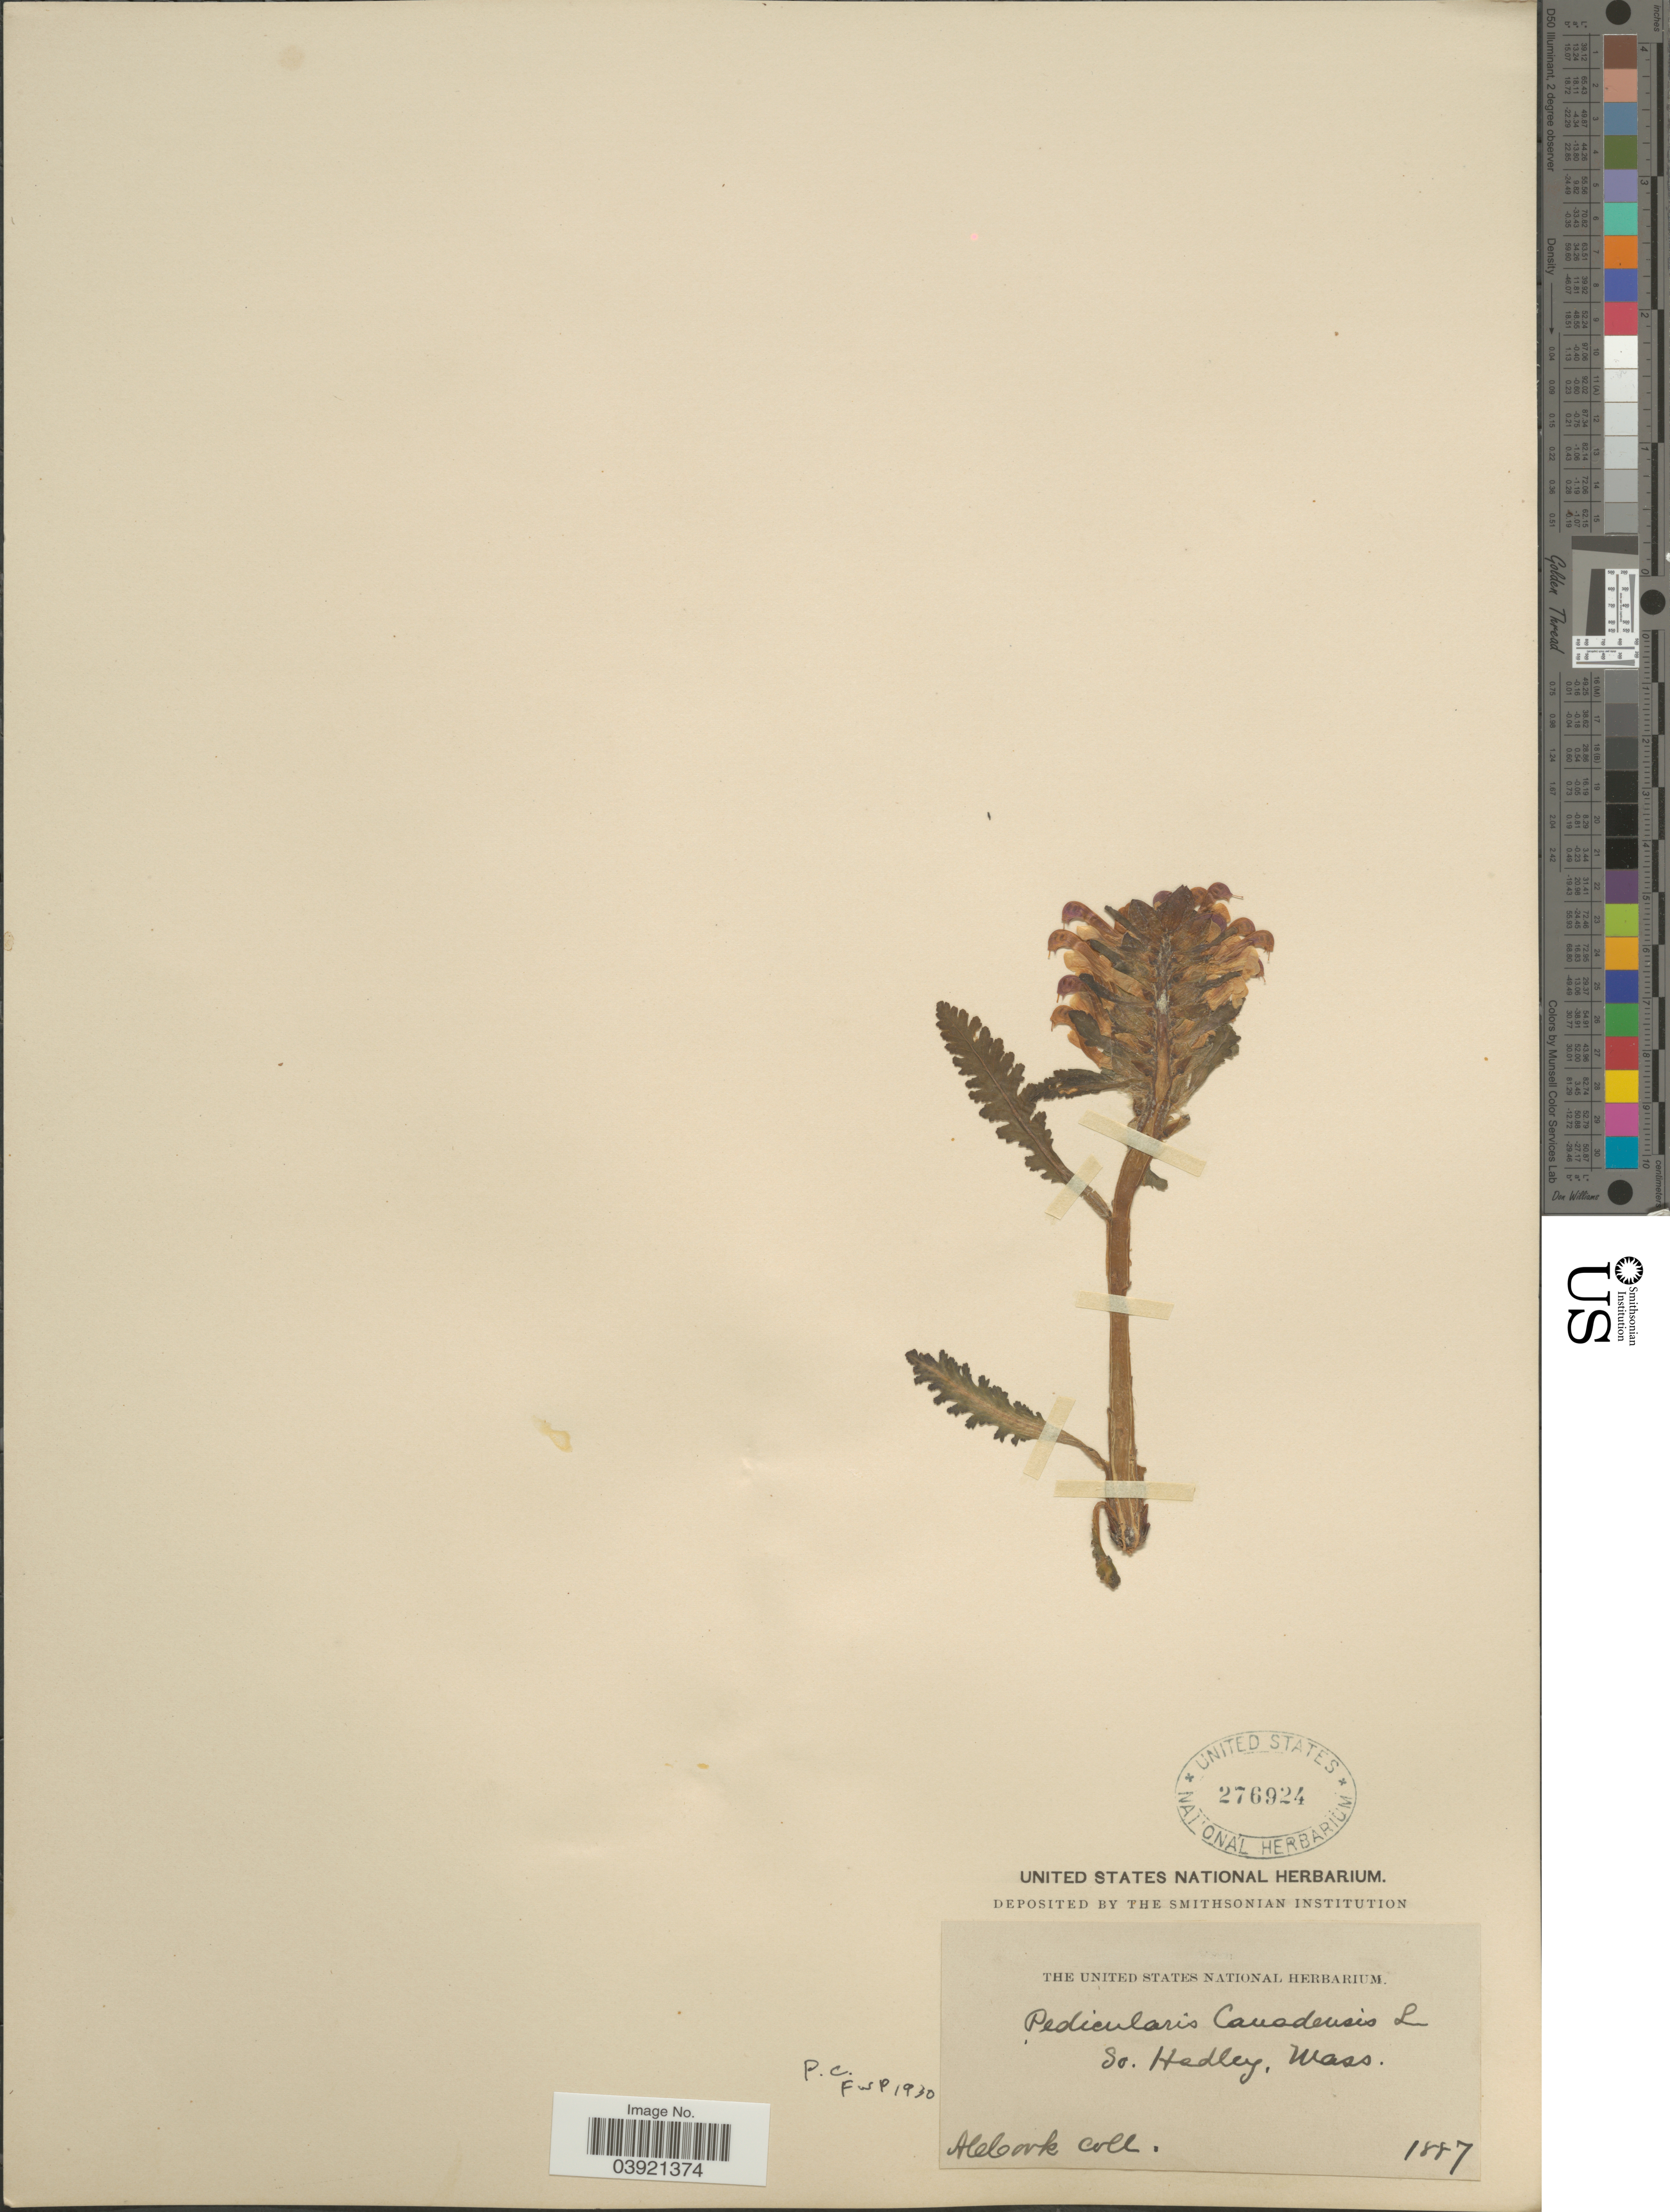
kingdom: Plantae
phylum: Tracheophyta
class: Magnoliopsida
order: Lamiales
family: Orobanchaceae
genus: Pedicularis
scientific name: Pedicularis canadensis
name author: L.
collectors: A. Cook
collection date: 1887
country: United States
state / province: Massachusetts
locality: So. Hedley.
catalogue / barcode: US 276924